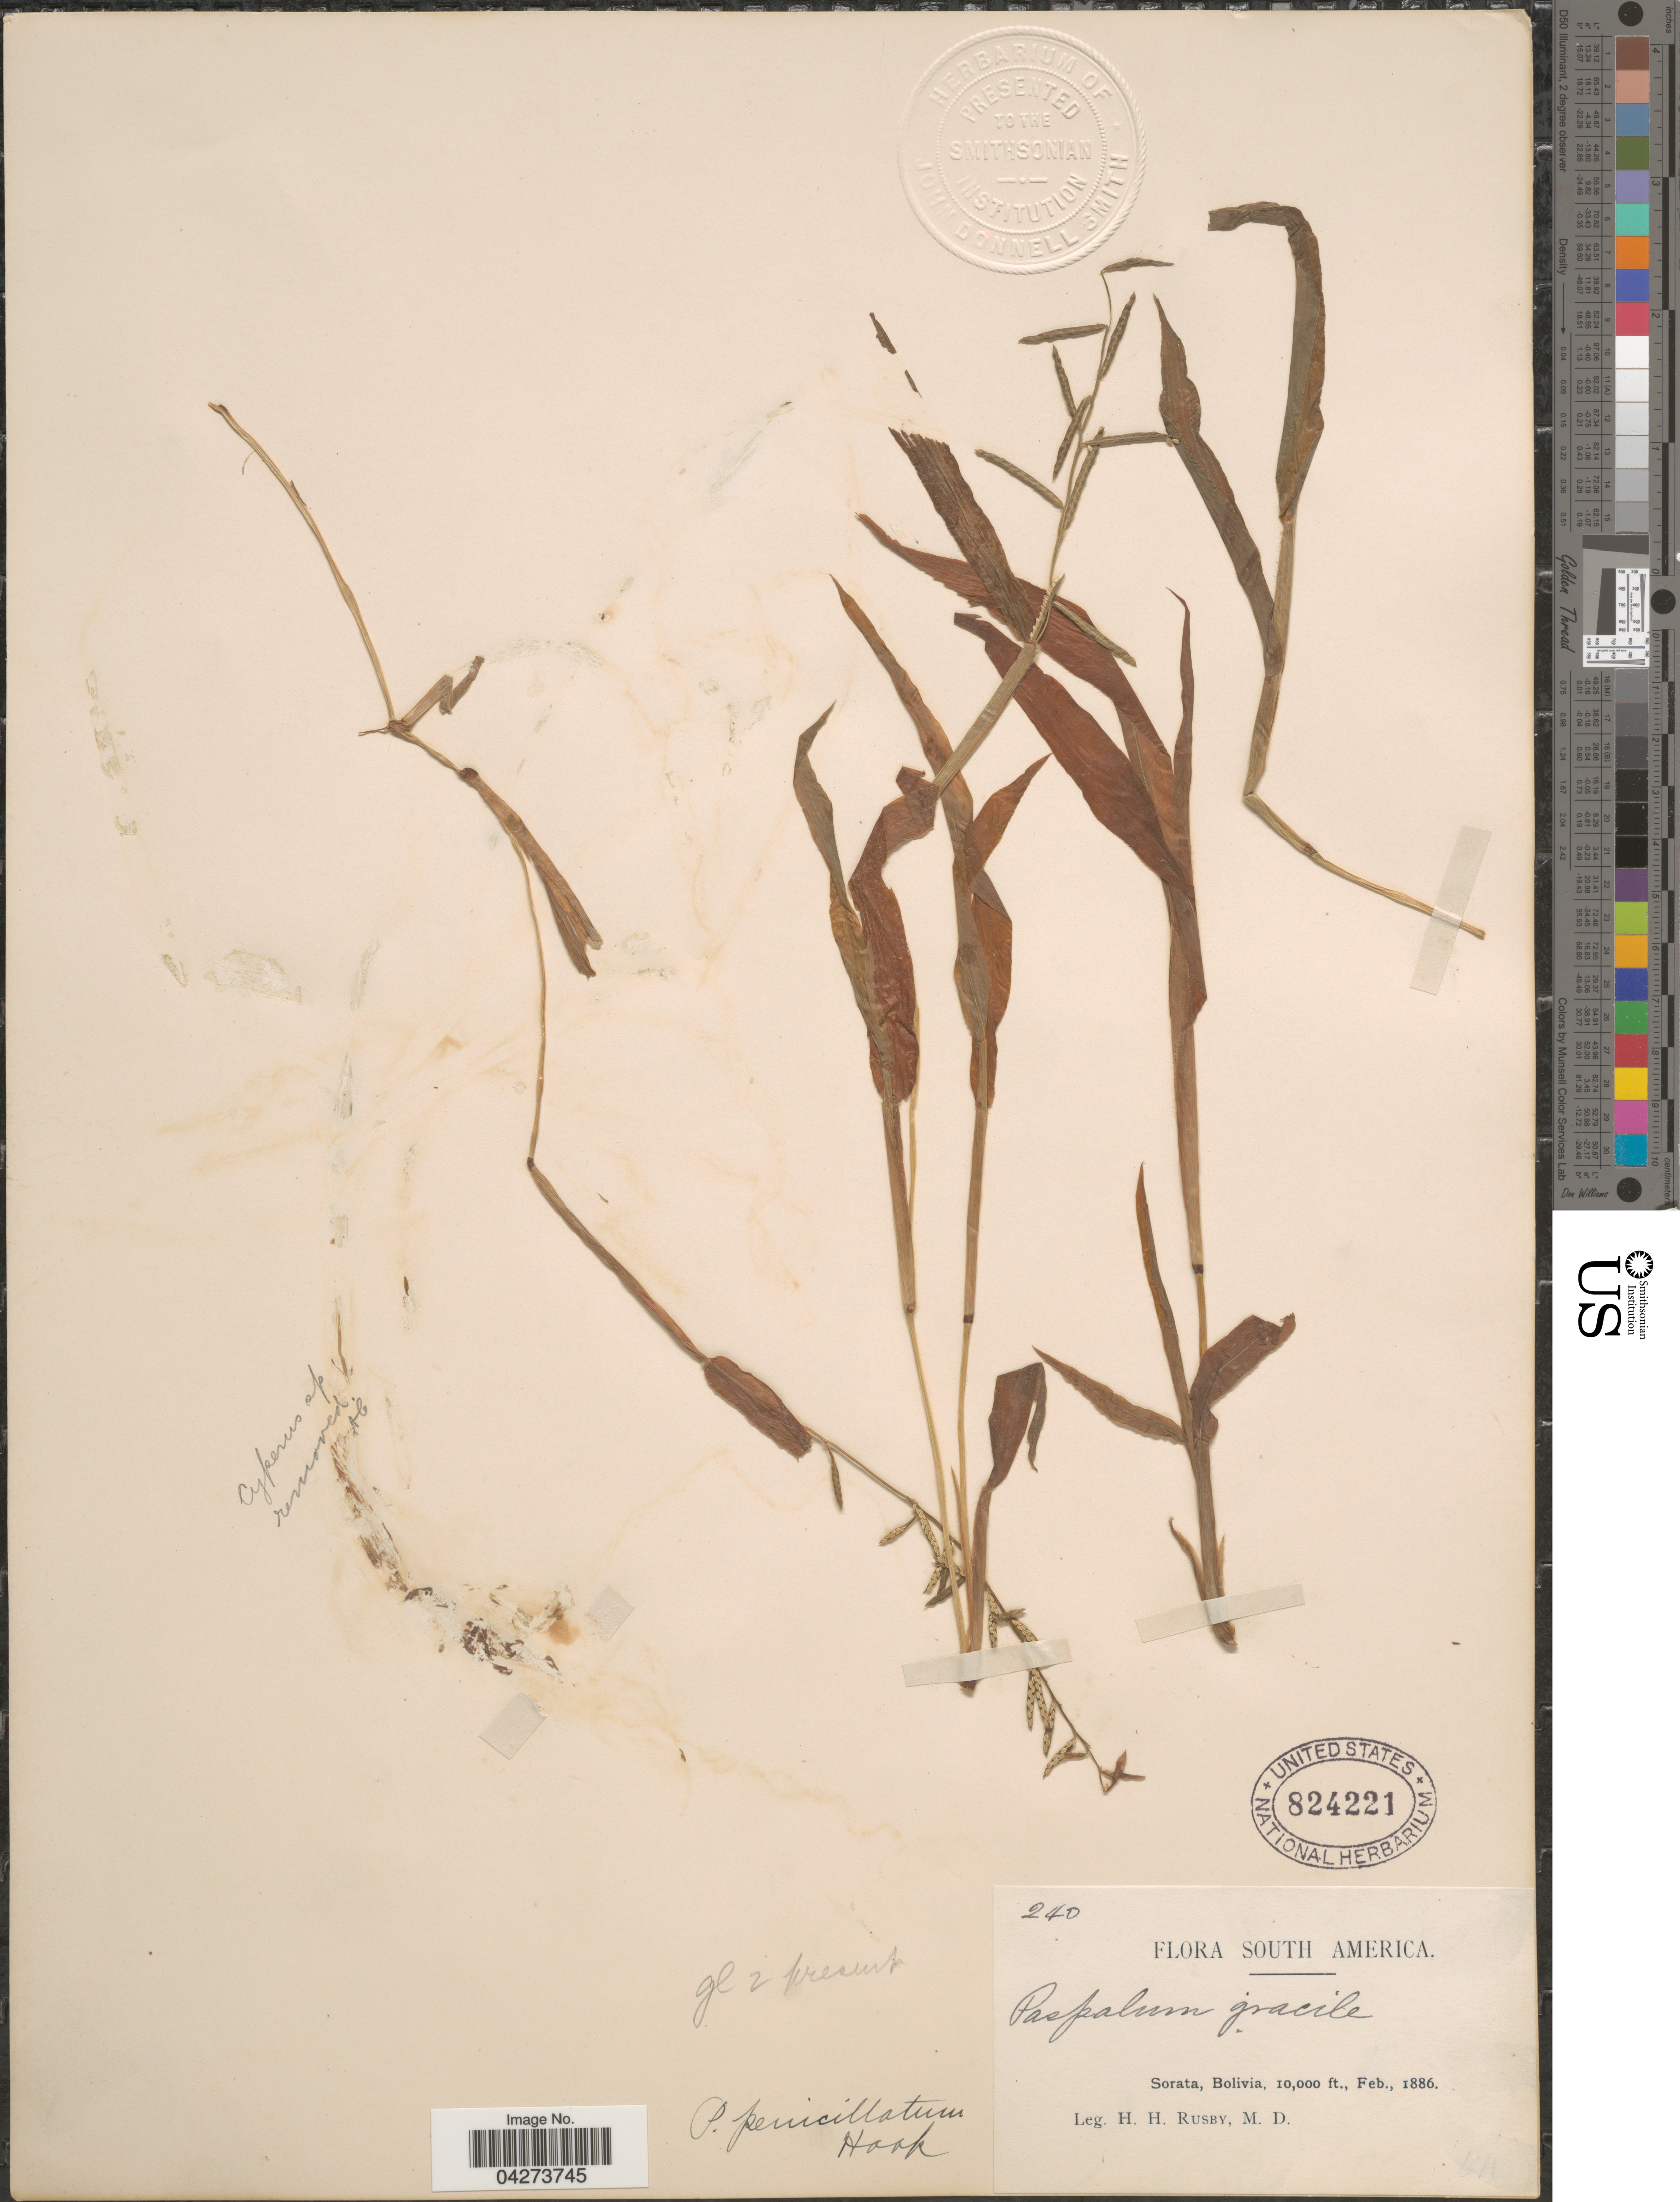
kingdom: Plantae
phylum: Tracheophyta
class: Liliopsida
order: Poales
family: Poaceae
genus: Paspalum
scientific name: Paspalum penicillatum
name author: Hook. f.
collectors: H. H. Rusby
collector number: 240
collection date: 1886-02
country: Bolivia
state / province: La Páz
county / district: Larecaja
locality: Sorata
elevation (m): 3048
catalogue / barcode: US 824221